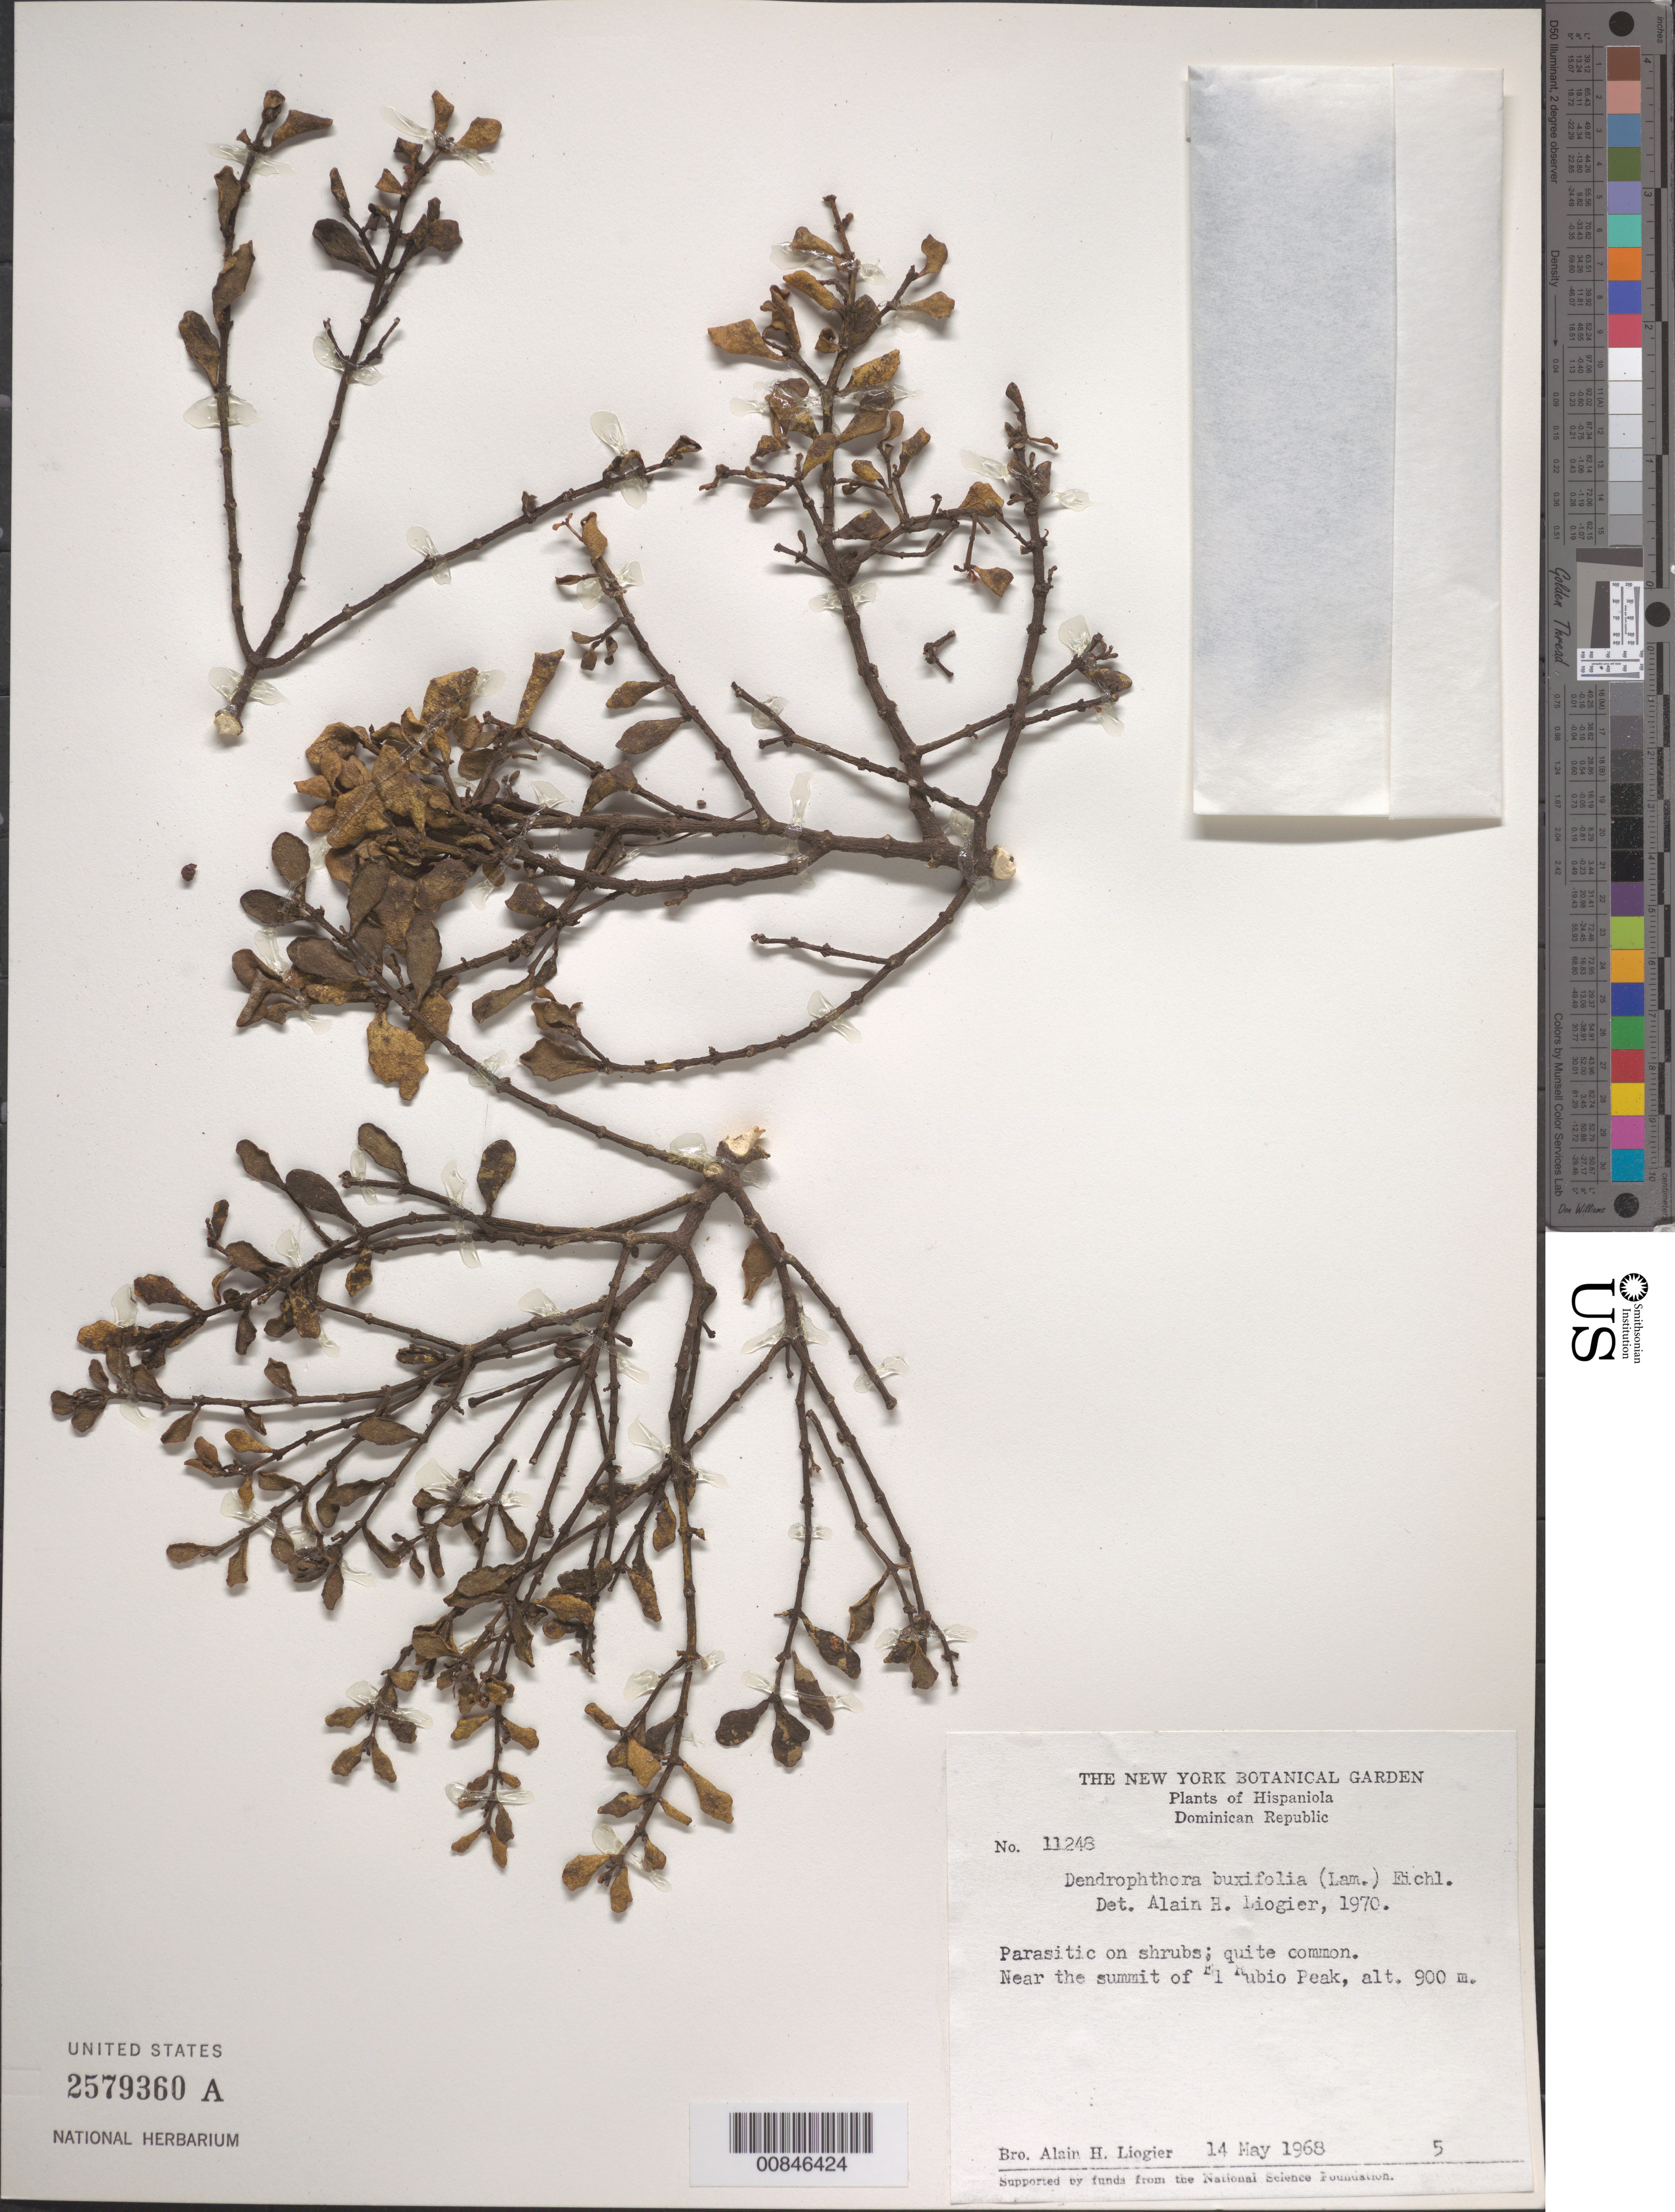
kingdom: Plantae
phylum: Tracheophyta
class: Magnoliopsida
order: Santalales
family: Viscaceae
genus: Dendrophthora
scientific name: Dendrophthora buxifolia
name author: (Lam.) Eichler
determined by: Liogier, Alain H.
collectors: A. H. Liogier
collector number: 11248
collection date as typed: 14 May 1968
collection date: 1968-05-14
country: Dominican Republic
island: Hispaniola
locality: El Rubio Peak.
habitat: On shrubs. Near the summit.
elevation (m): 900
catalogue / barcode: US 2579360A